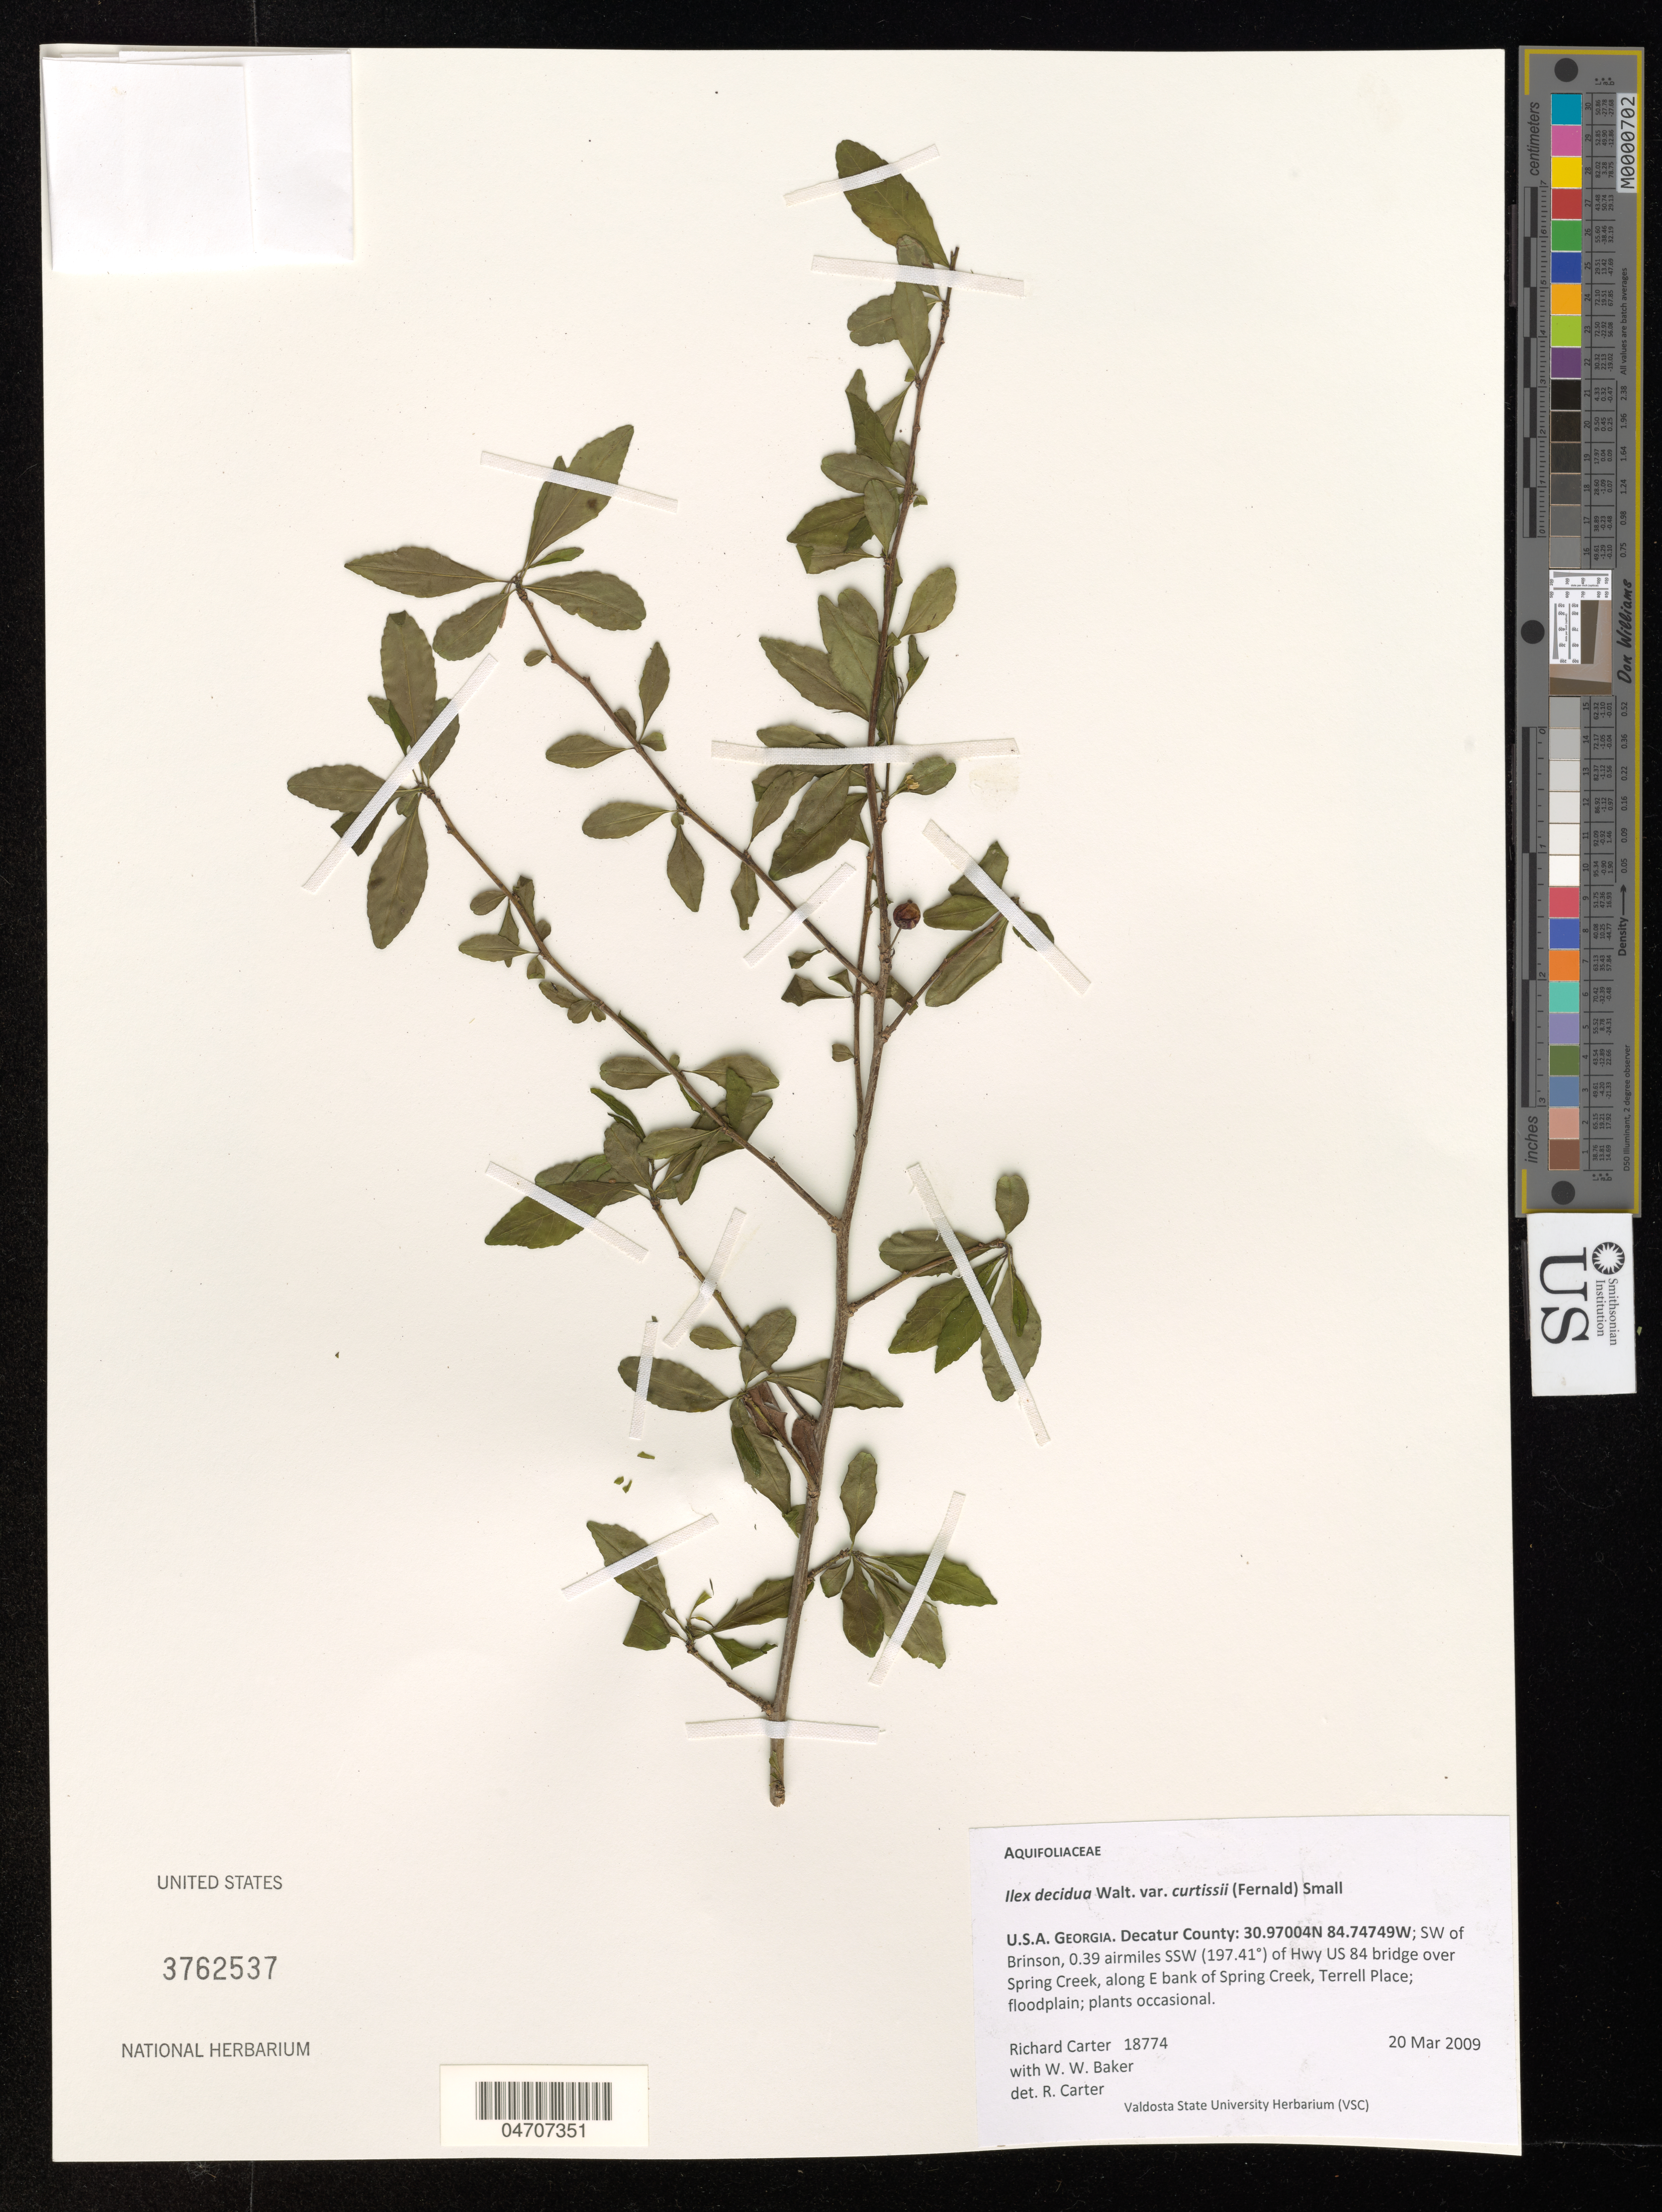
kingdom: Plantae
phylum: Tracheophyta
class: Magnoliopsida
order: Aquifoliales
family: Aquifoliaceae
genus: Ilex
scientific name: Ilex decidua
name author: Walter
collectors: R. Carter & W. Baker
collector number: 18774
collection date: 2009-03-20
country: United States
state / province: Georgia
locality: Decatur County: SW of Brinson, 0.39 airmiles SSW (197.41º) of Hwy US 84 bridge over Spring Creek, along E bank of Spring Creek, Terrell Place.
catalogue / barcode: US 3762537